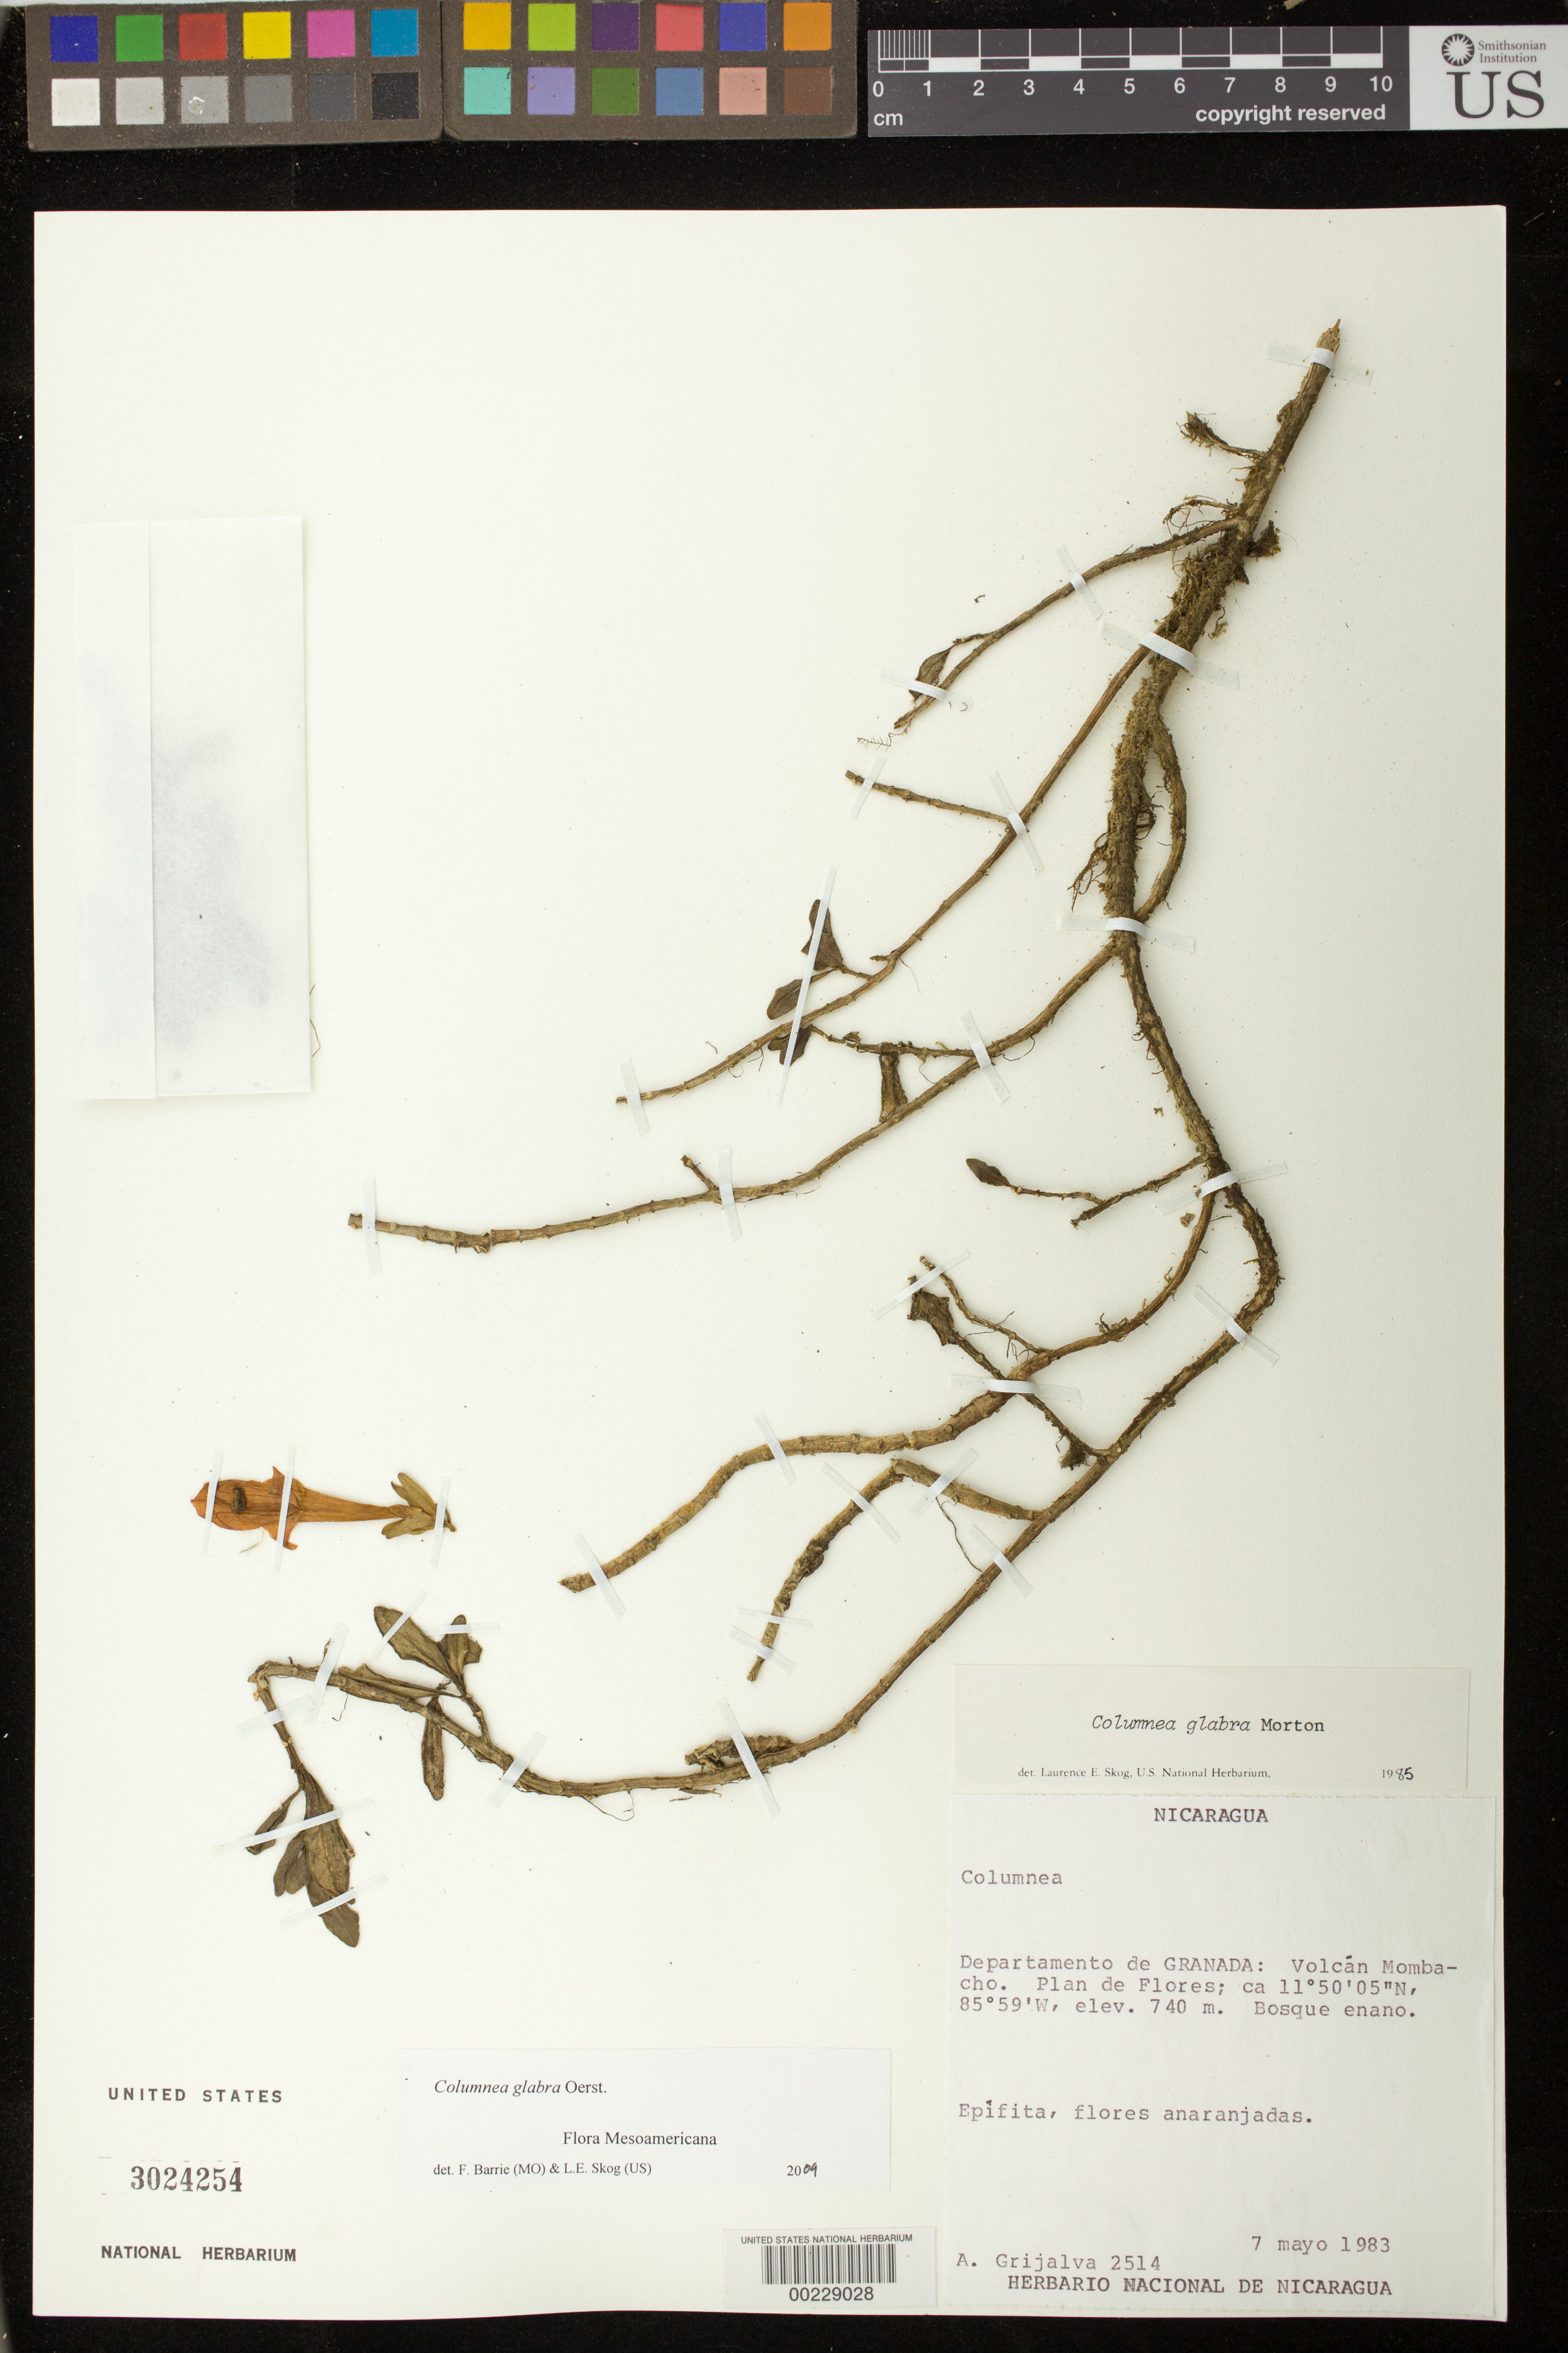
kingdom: Plantae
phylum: Tracheophyta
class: Magnoliopsida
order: Lamiales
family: Gesneriaceae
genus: Columnea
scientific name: Columnea glabra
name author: Oerst.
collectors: A. Grijalva P.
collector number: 2514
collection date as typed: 07 May 1983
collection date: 1983-05-07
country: Nicaragua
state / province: Granada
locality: Volcan Mombacho, Plan de Flores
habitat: Elfin forest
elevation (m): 740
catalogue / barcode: US 3024254